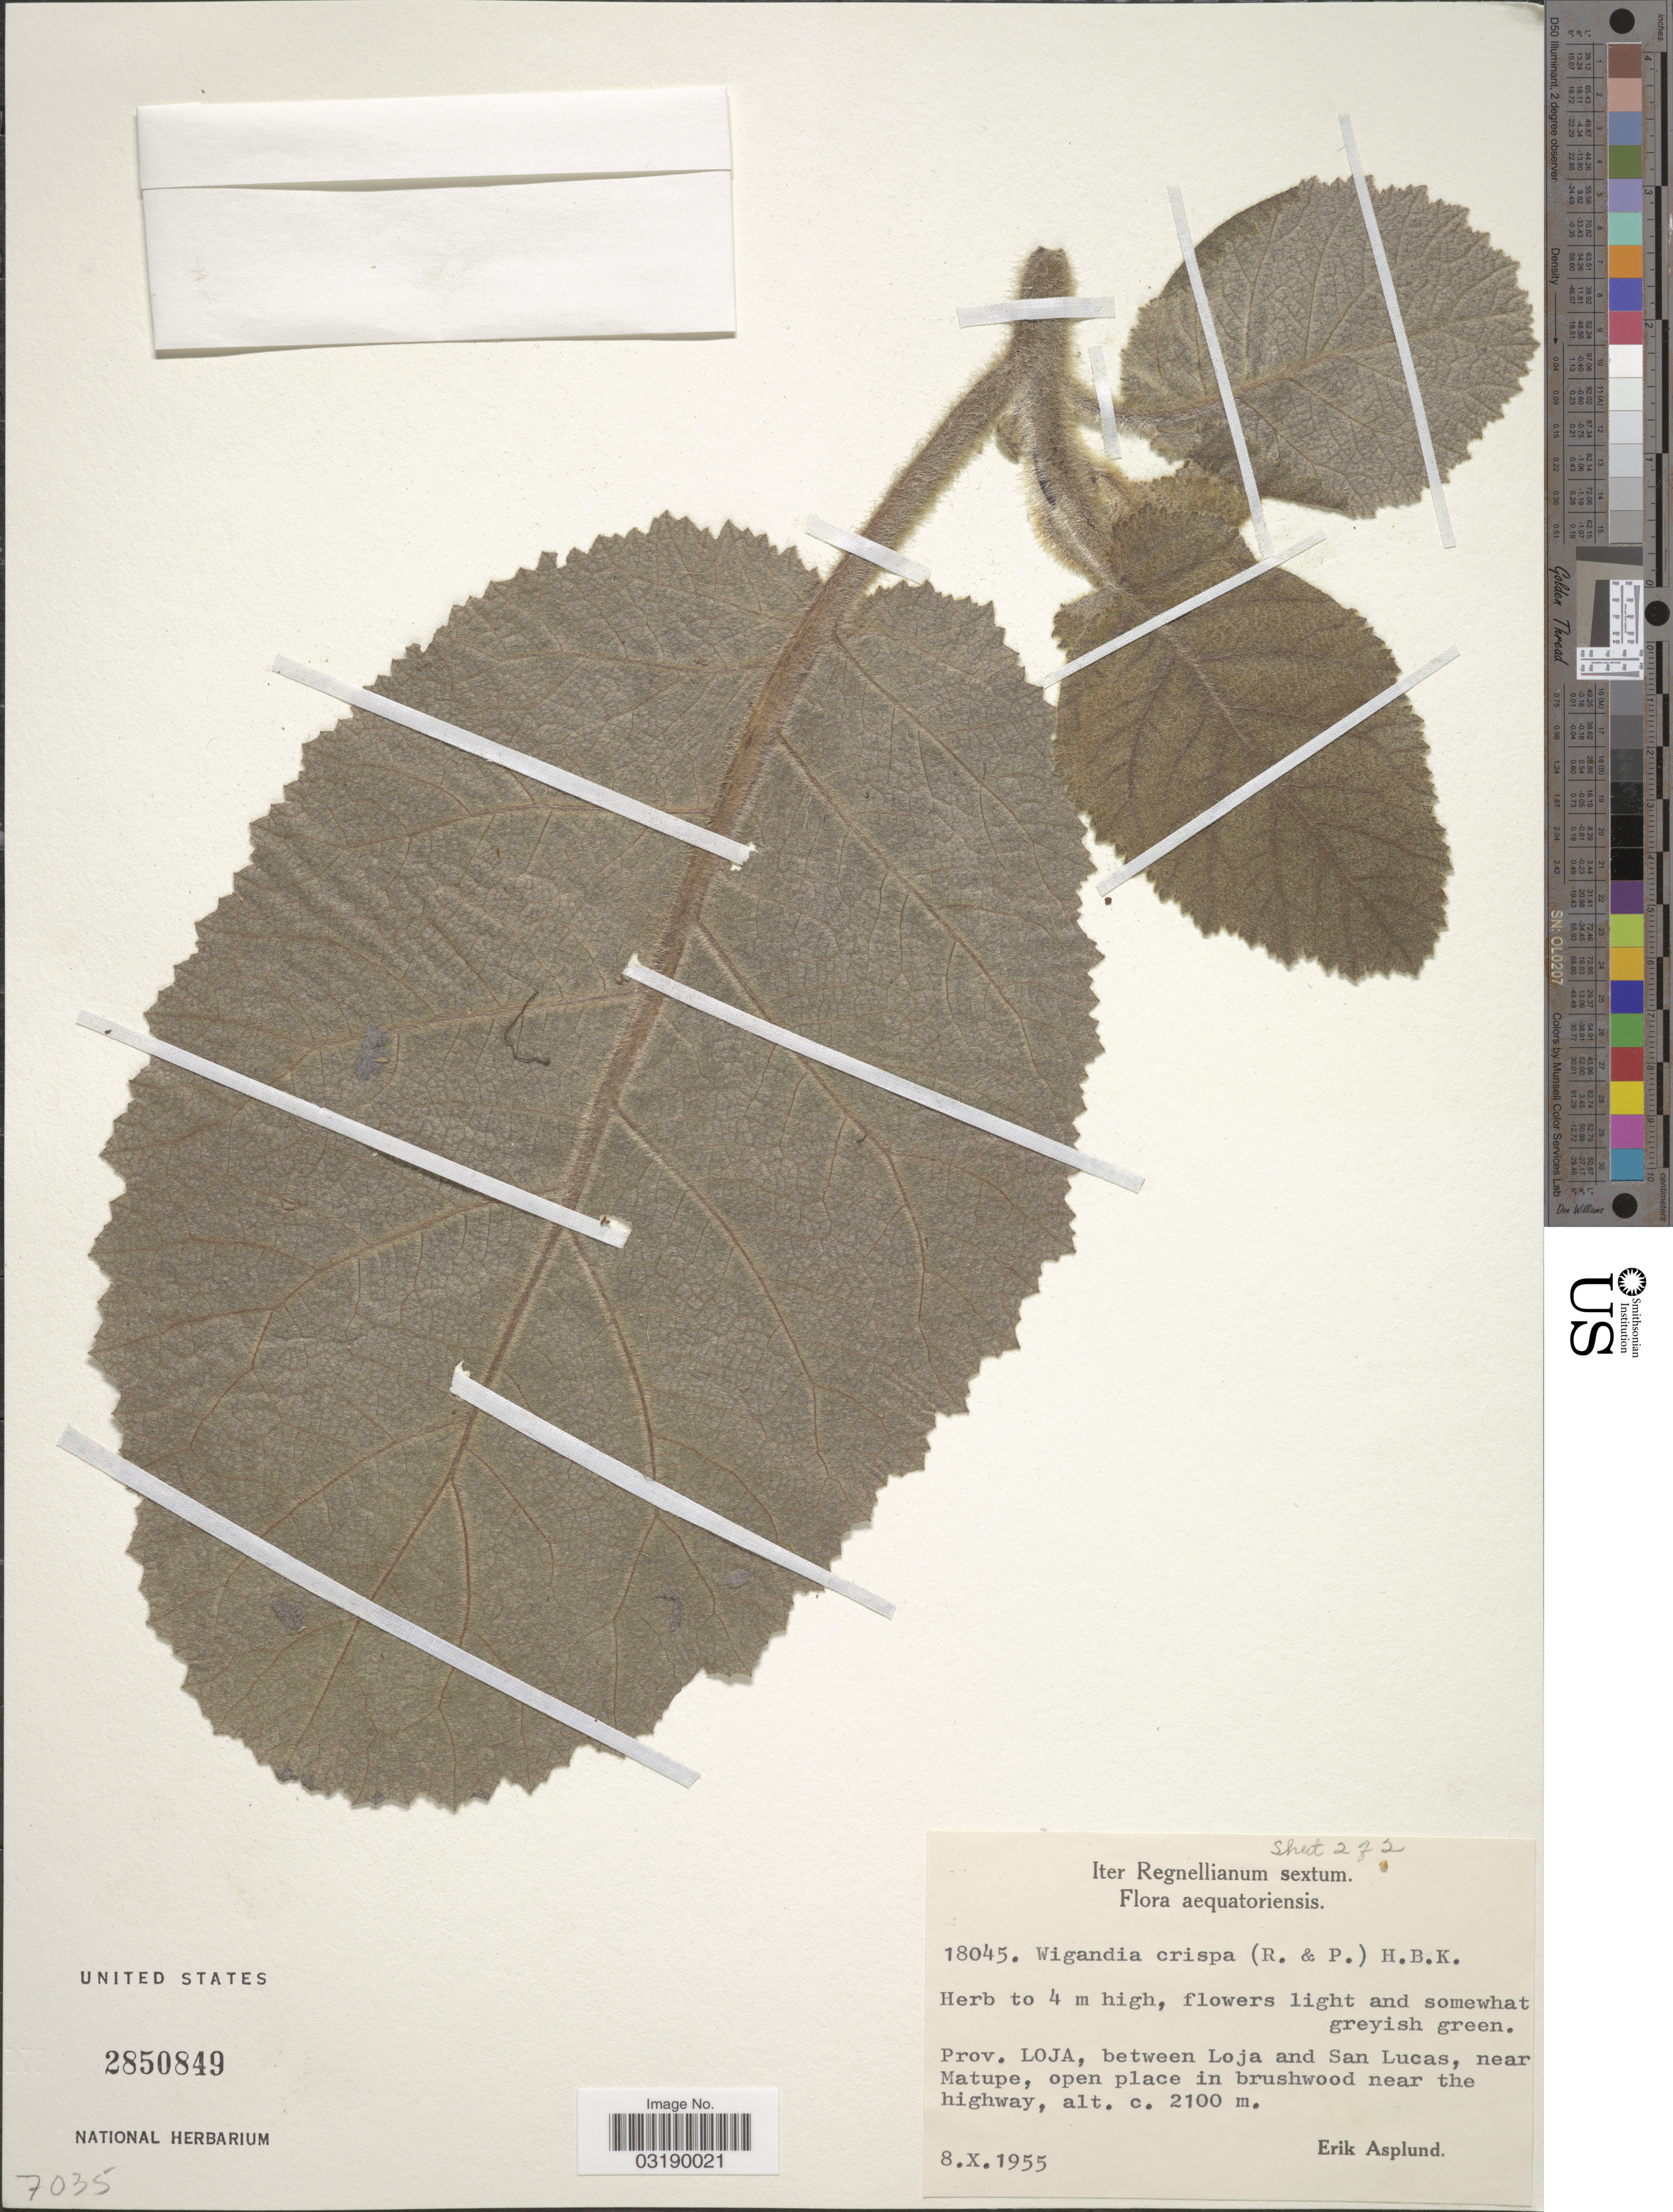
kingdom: Plantae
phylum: Tracheophyta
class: Magnoliopsida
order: Boraginales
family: Namaceae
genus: Wigandia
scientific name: Wigandia crispa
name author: (Tafalla ex Ruiz & Pav.) Kunth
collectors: E. Asplund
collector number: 18045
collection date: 1955-10-08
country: Ecuador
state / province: Loja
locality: Prov. Loja, between Loja and San Lucas, near Matupe, open place in brushwood near the highway.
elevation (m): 2100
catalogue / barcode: US 2850849